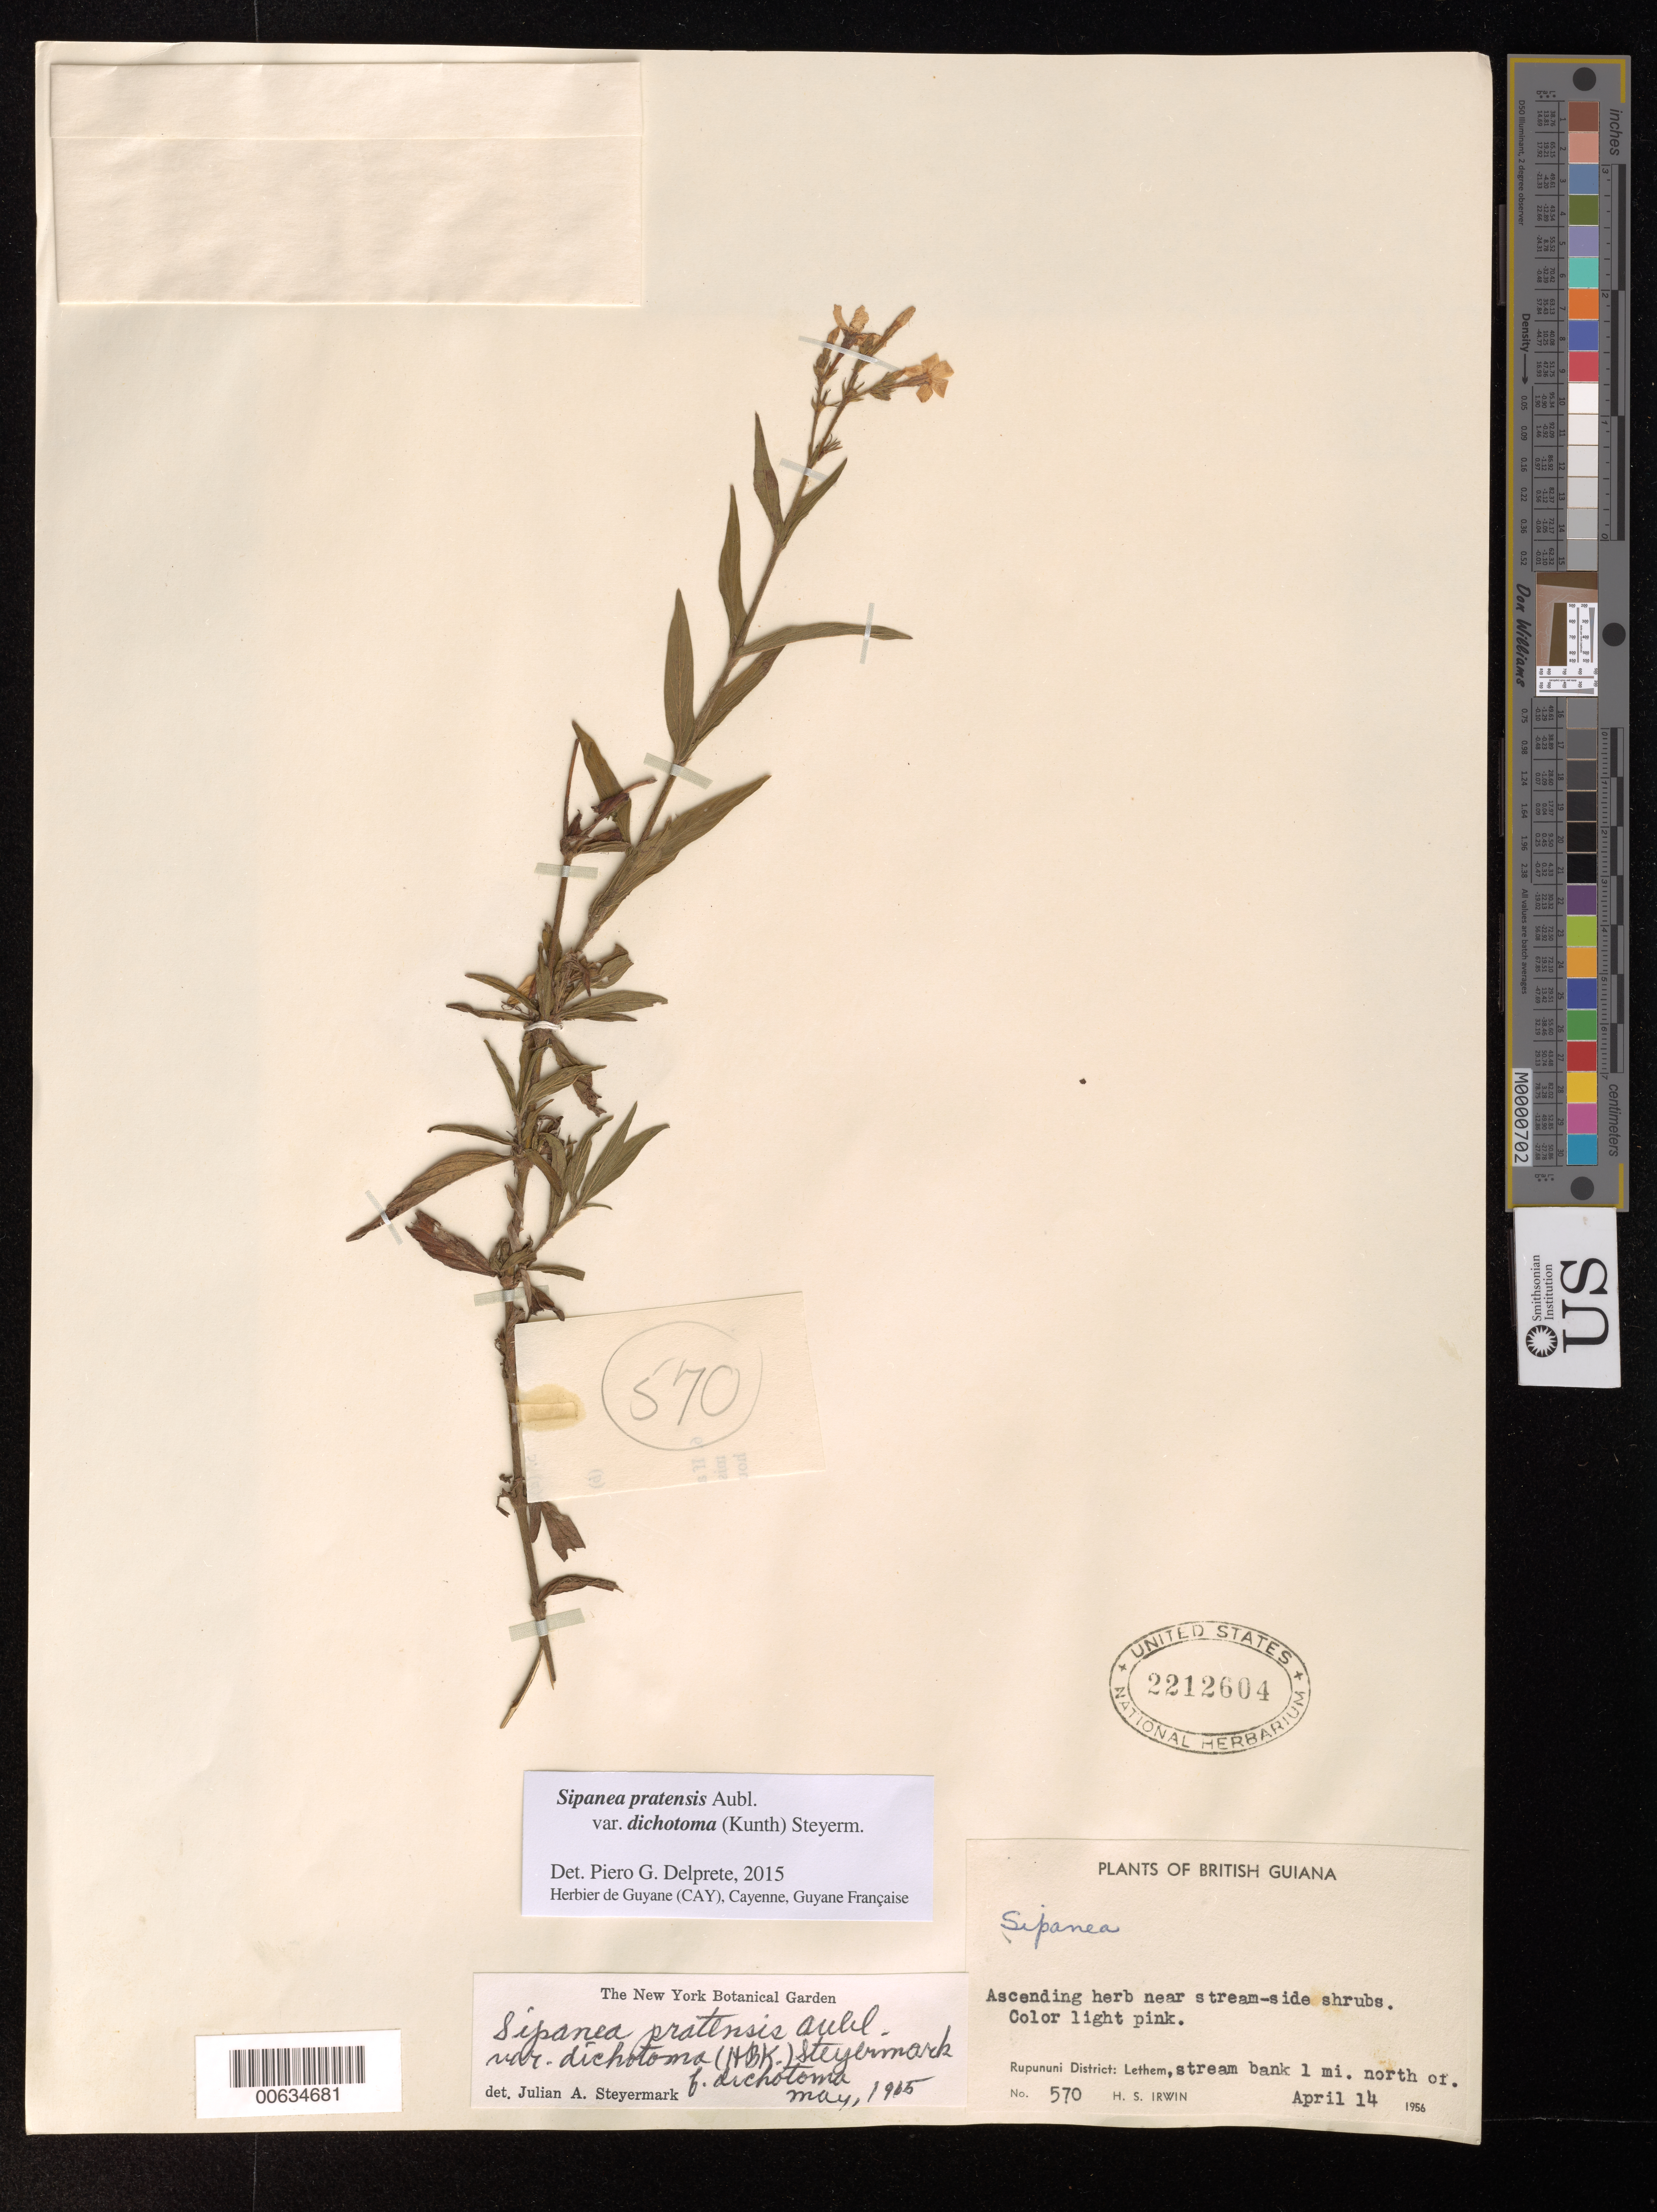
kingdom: Plantae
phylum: Tracheophyta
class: Magnoliopsida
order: Gentianales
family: Rubiaceae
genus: Sipanea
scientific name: Sipanea pratensis var. dichotoma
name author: (Kunth) Steyerm.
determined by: Steyermark, Julian A., (VEN)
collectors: H. Irwin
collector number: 570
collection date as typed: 14-Apr-56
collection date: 1956-04-14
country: Guyana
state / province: U. Takutu-U. Essequibo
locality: Rupununi Dist., Lethem, 1 mi. N of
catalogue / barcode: US 2212604